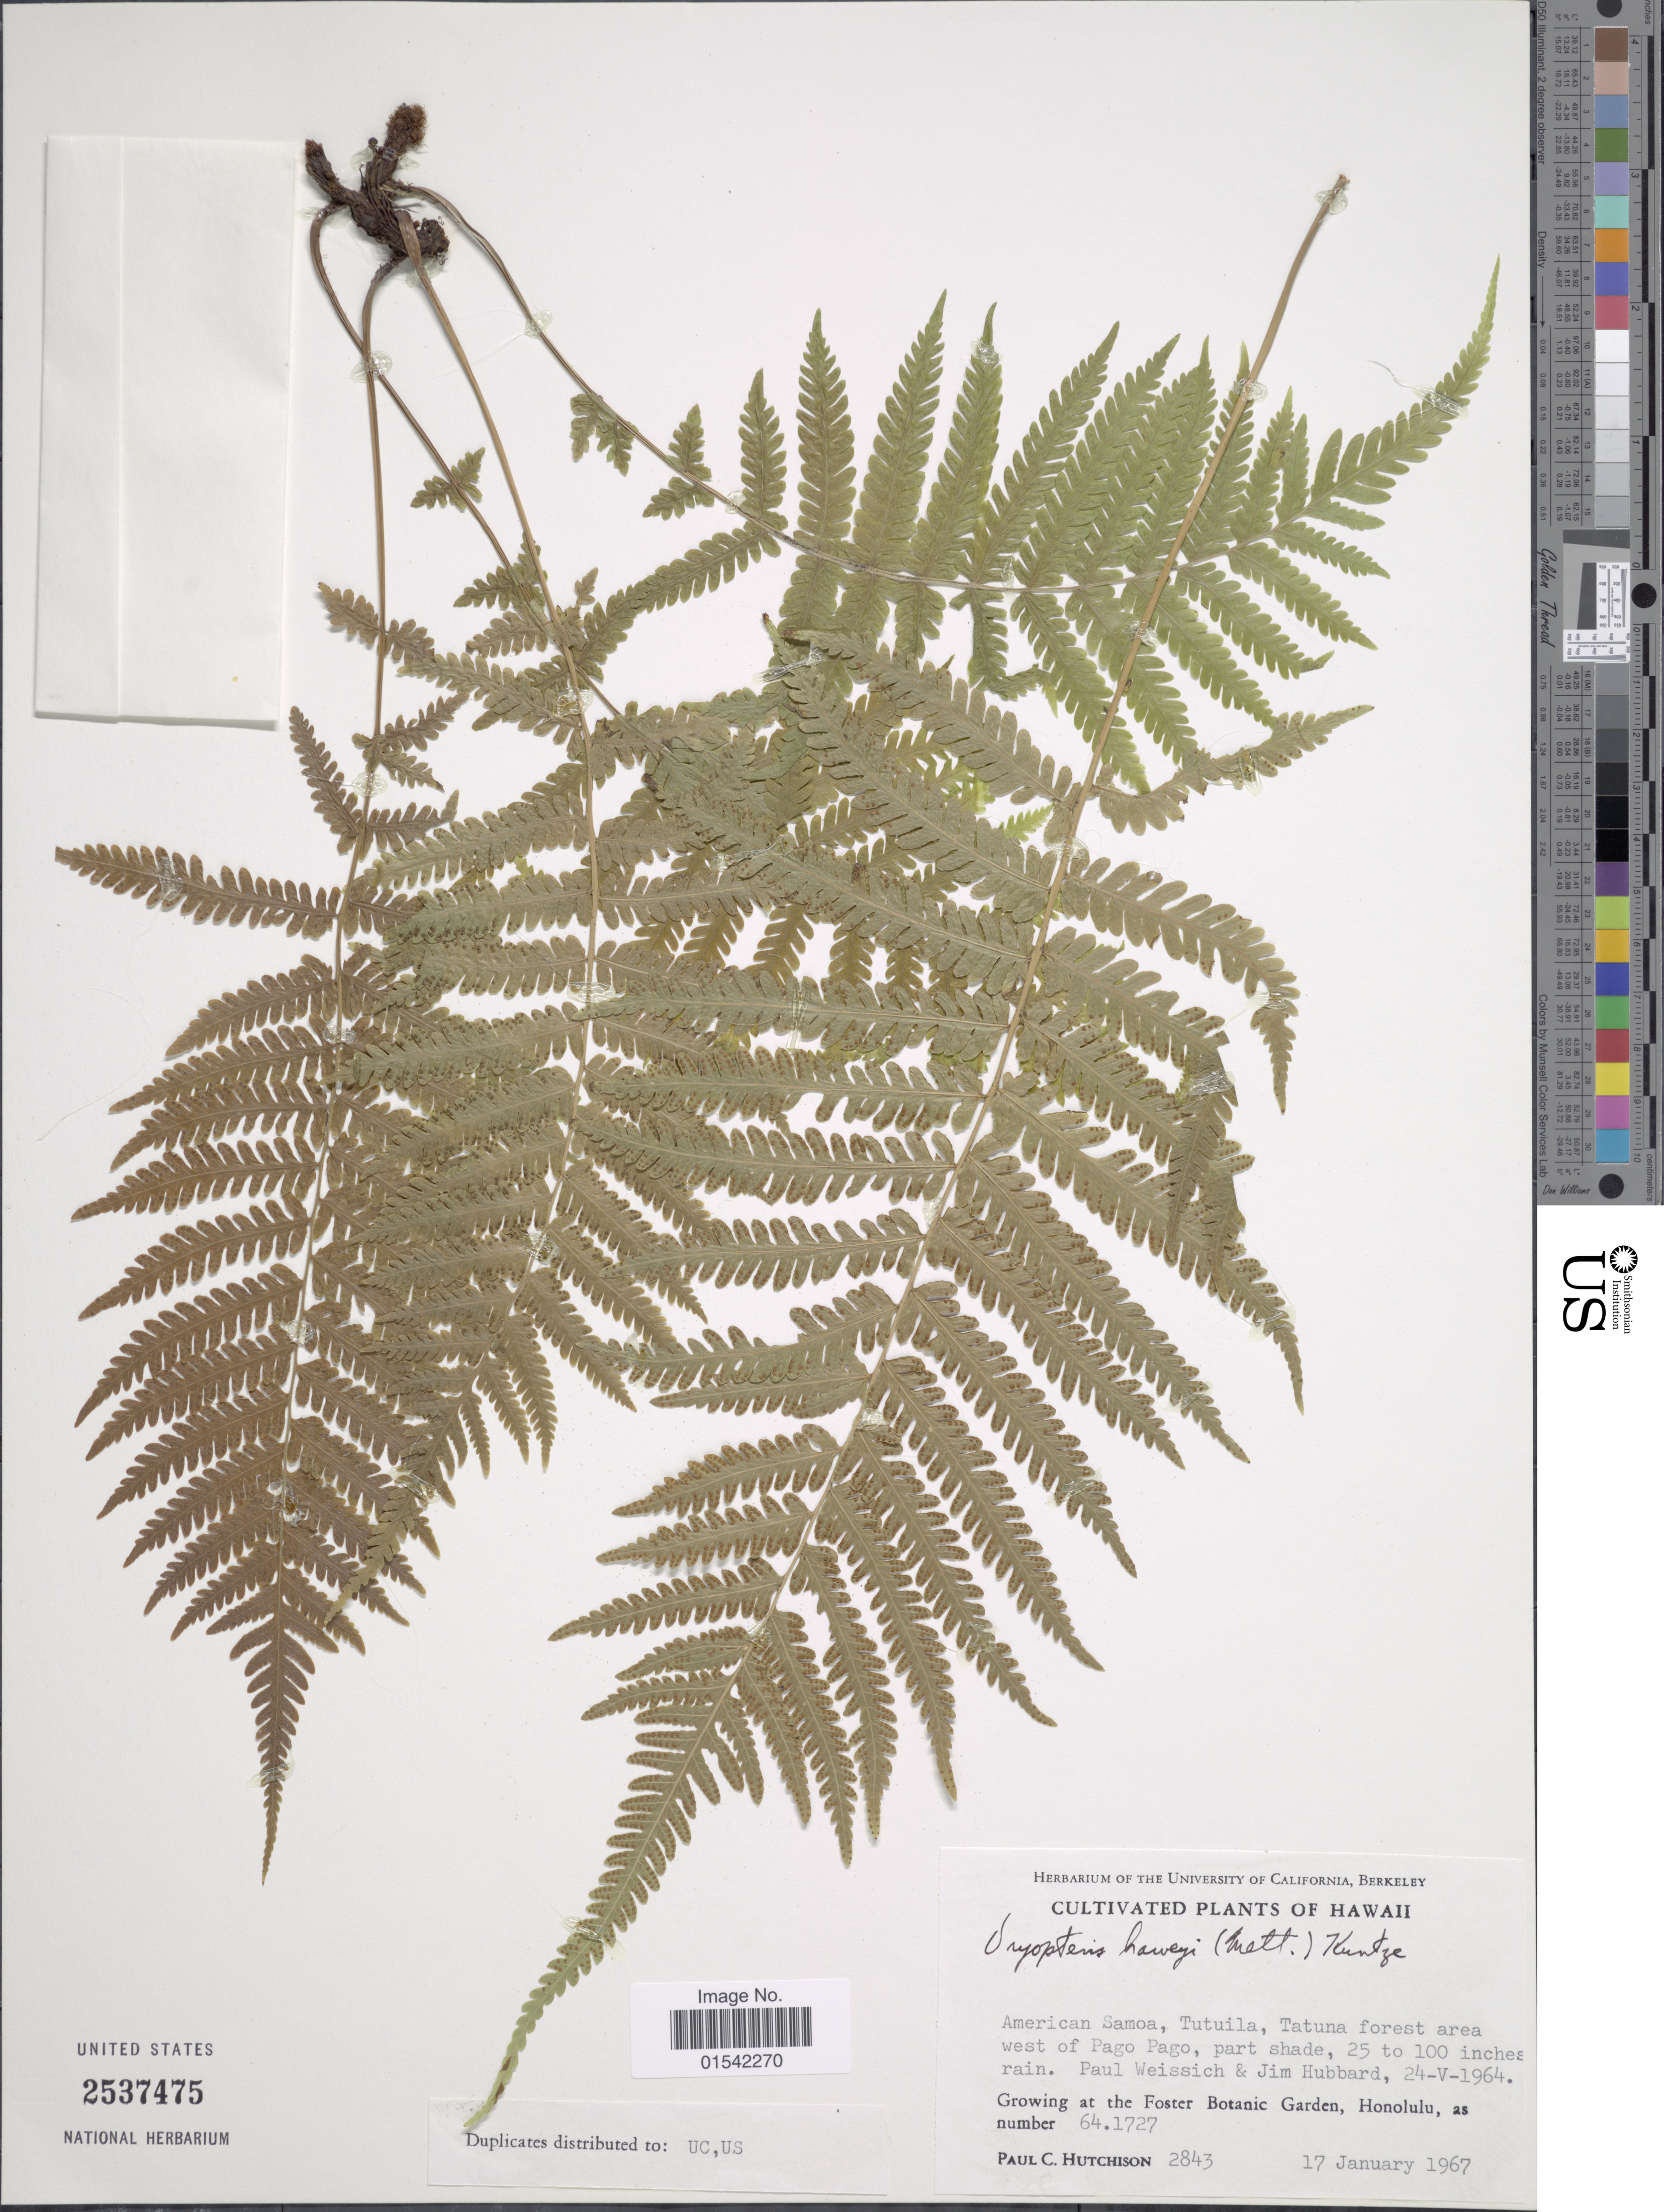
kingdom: Plantae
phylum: Tracheophyta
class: Polypodiopsida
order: Polypodiales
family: Thelypteridaceae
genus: Cyclosorus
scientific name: Cyclosorus harveyi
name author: (Mett. ex Kuhn) Mazumdar & Mukhop.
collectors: P. C. Hutchison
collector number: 2843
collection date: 1967-01-17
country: United States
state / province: Hawaii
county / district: Honolulu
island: Oahu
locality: Growing at the Foster Botanic Garden, Honolulu, as number 64.1727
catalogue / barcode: US 2537475